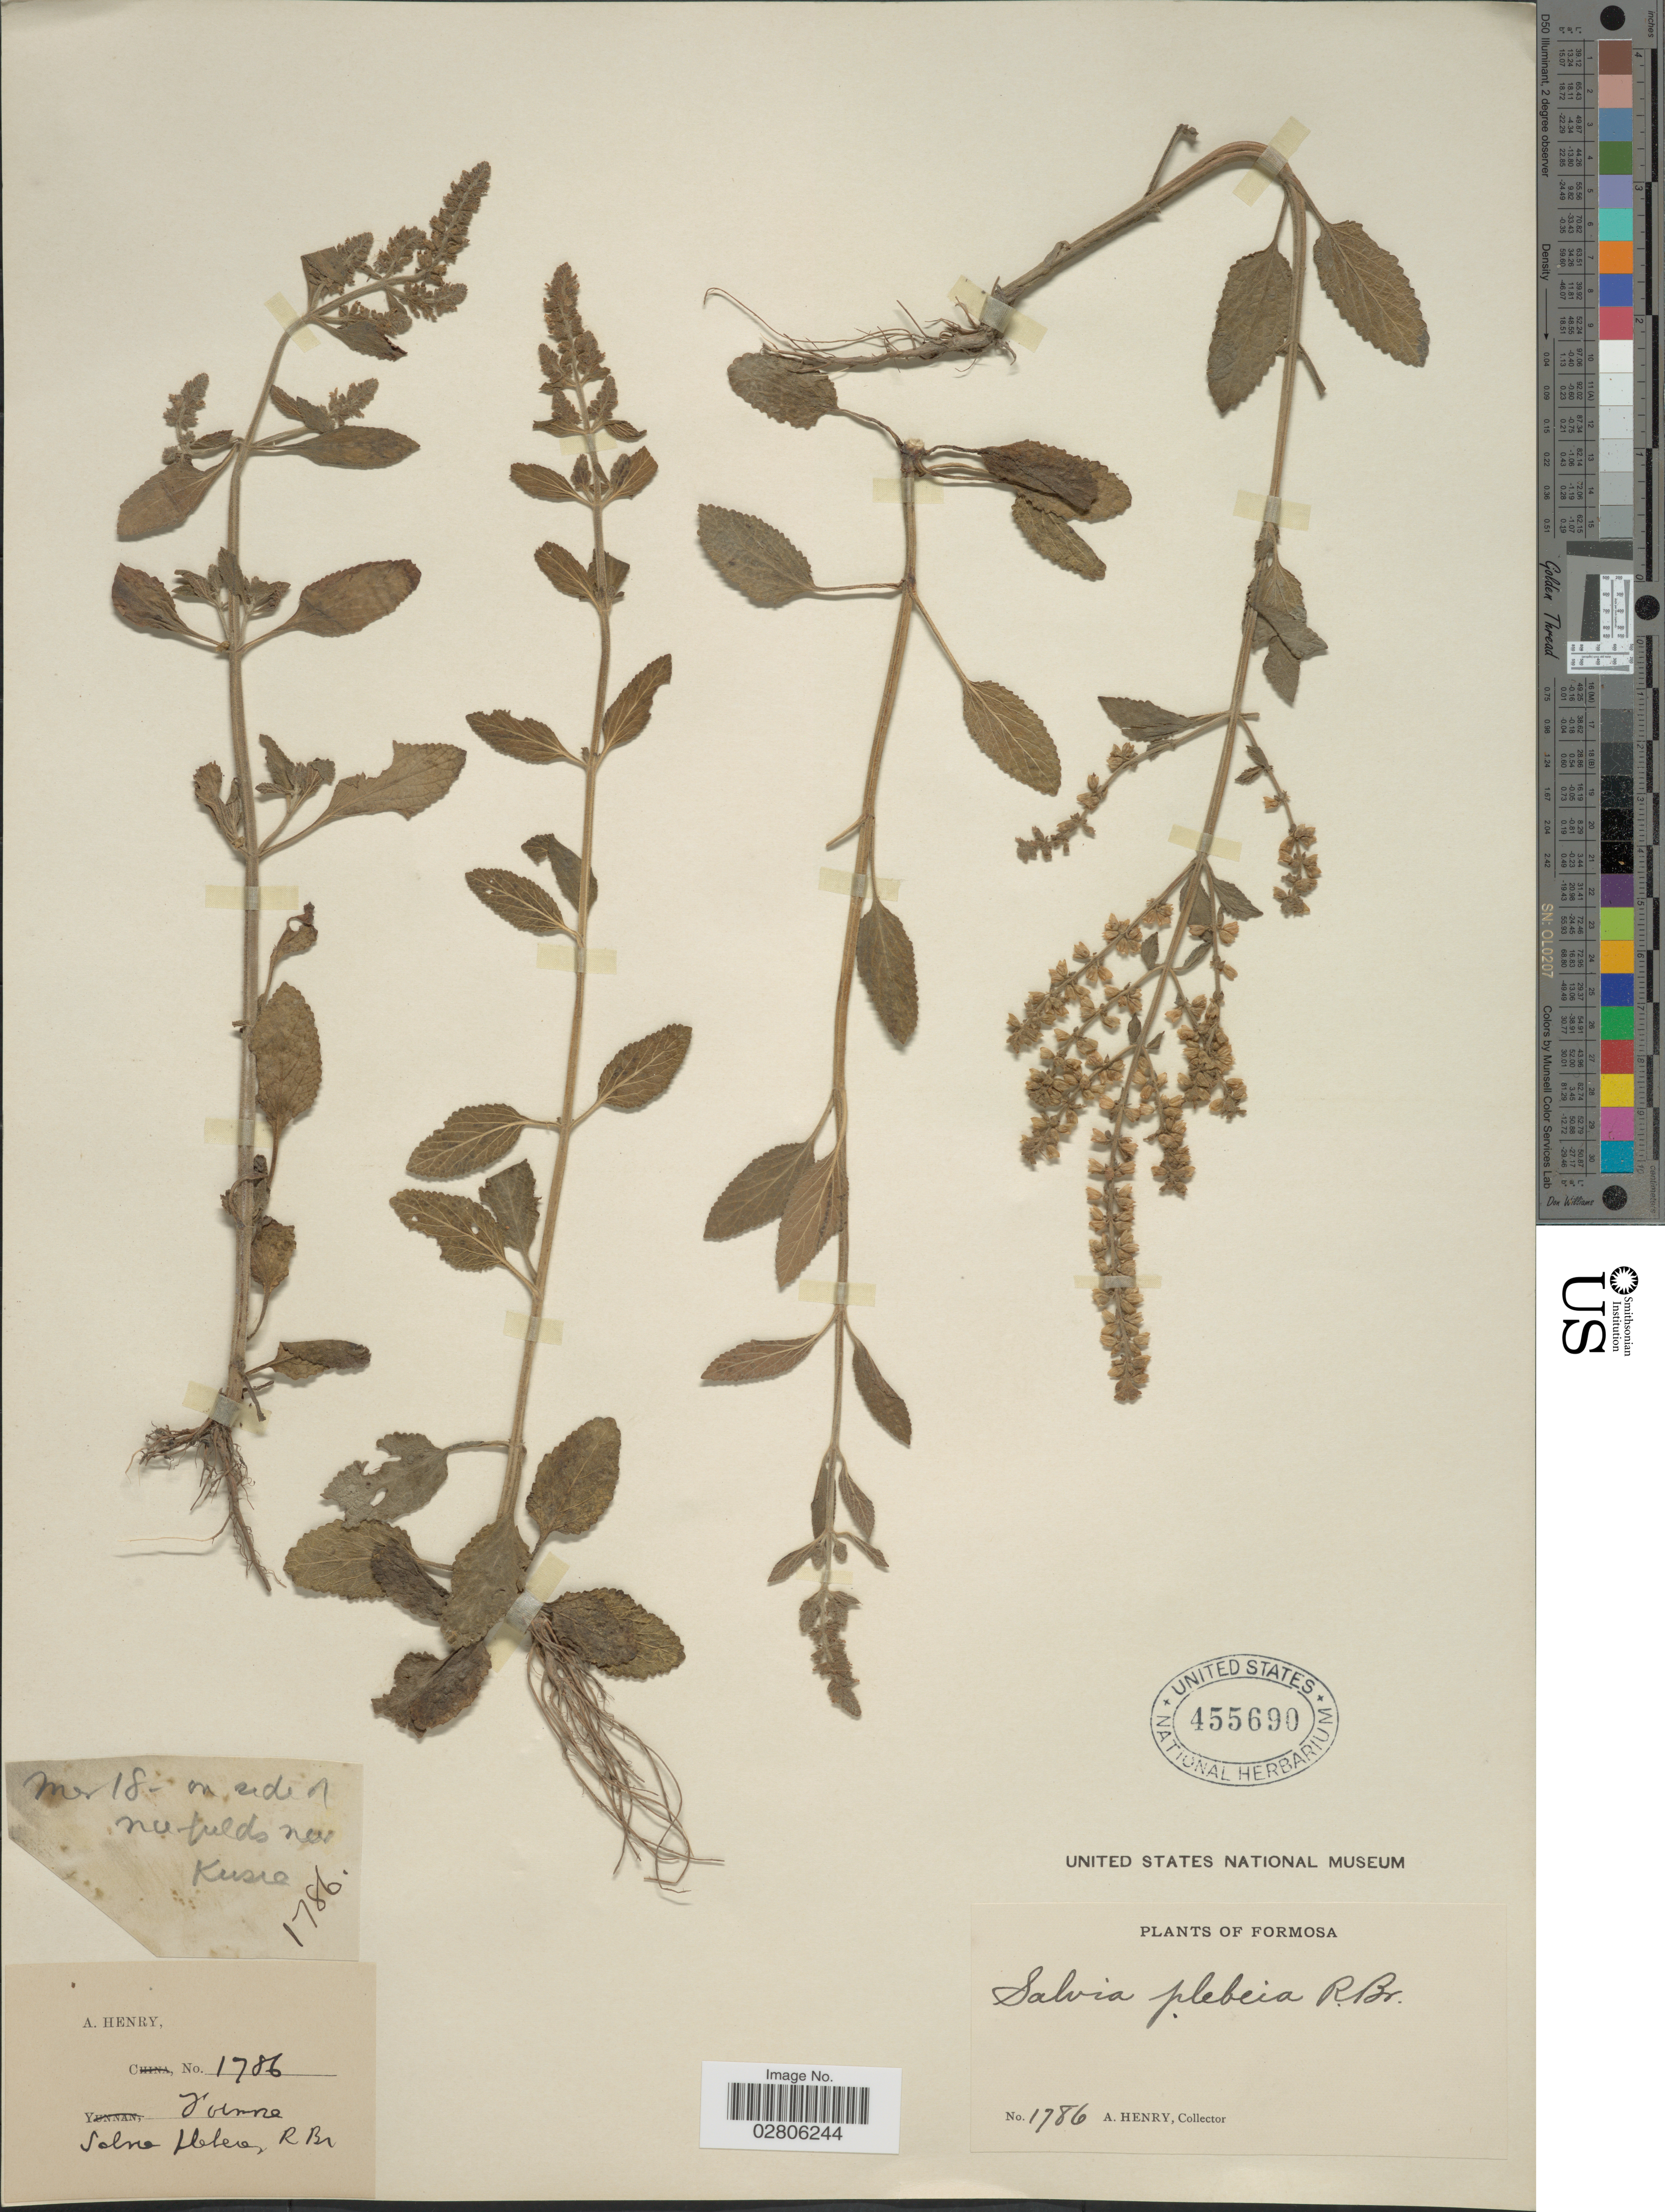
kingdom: Plantae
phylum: Tracheophyta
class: Magnoliopsida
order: Lamiales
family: Lamiaceae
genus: Salvia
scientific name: Salvia plebeia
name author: R. Br.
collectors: A. Henry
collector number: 1786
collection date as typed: Transcribed d/m/y: /5/18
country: Taiwan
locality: Formosa. On side of rice fields near Kusie.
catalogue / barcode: US 455690